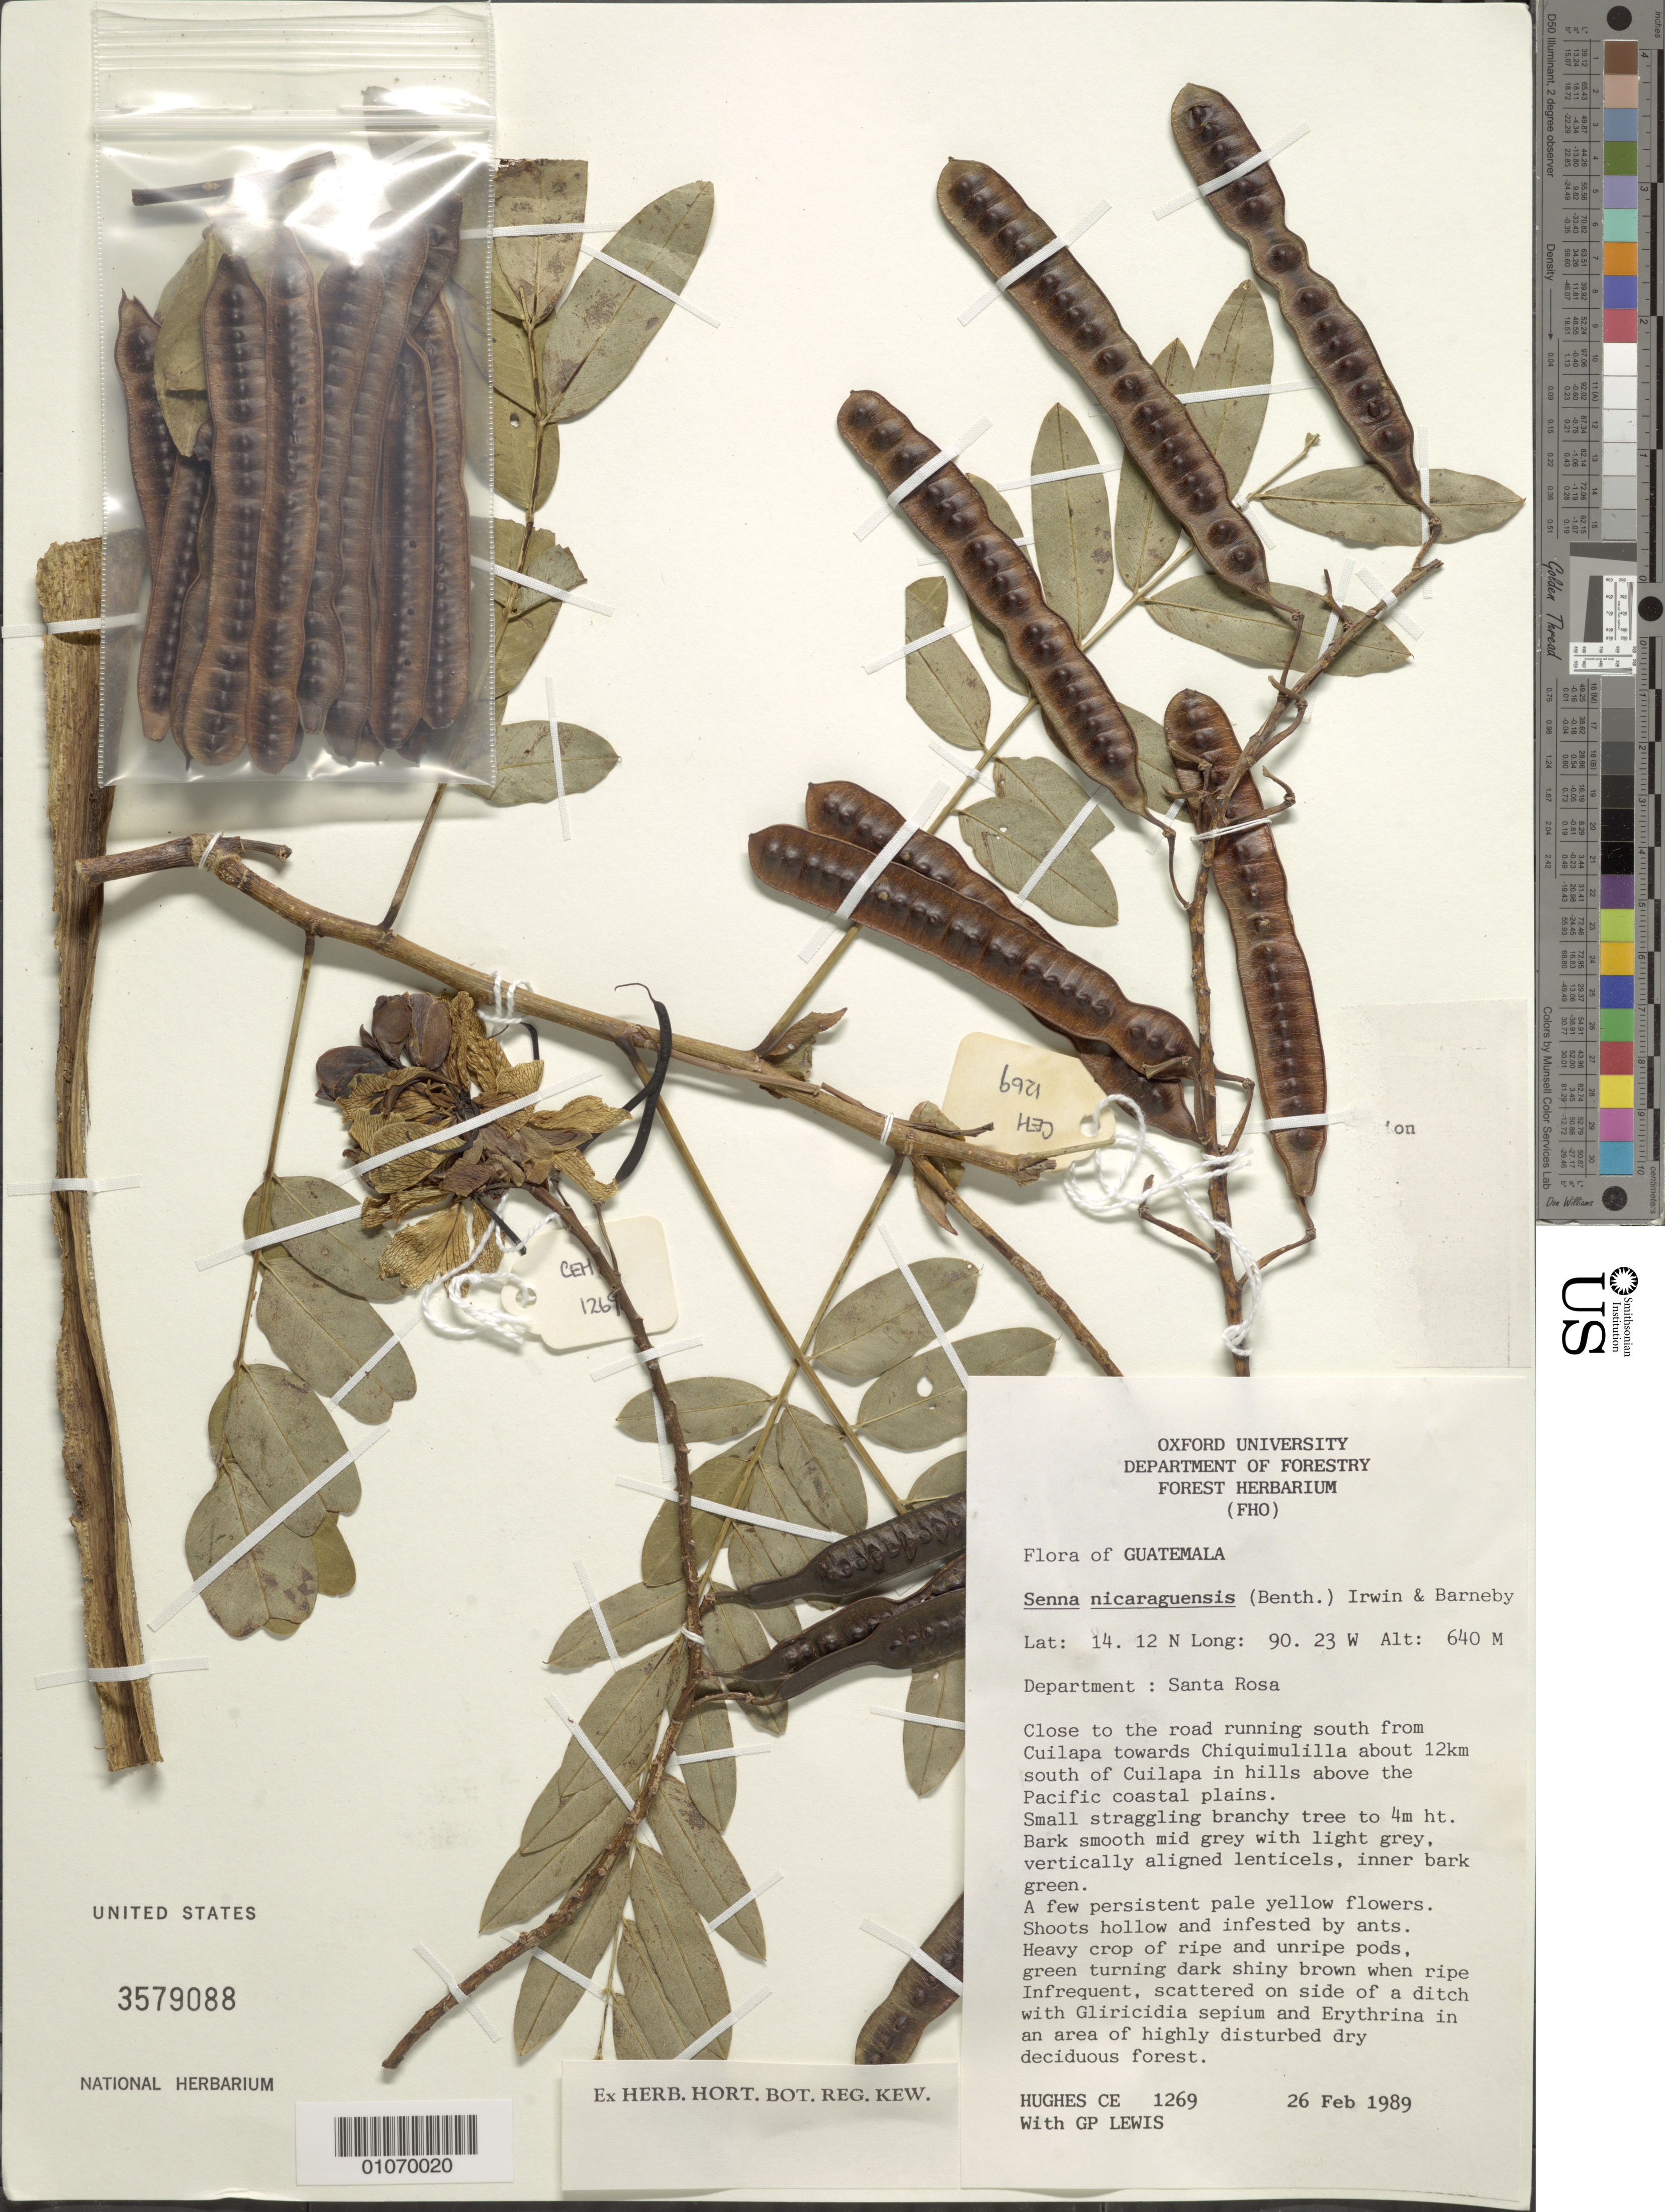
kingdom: Plantae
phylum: Tracheophyta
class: Magnoliopsida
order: Fabales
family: Fabaceae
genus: Senna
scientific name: Senna nicaraguensis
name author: (Benth.) H.S. Irwin & Barneby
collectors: C. Hughes & G. P. Lewis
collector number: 1269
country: Guatemala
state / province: Santa Rosa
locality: S from Cuilapa to Chiquimulilla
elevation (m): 640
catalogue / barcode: US 3579088